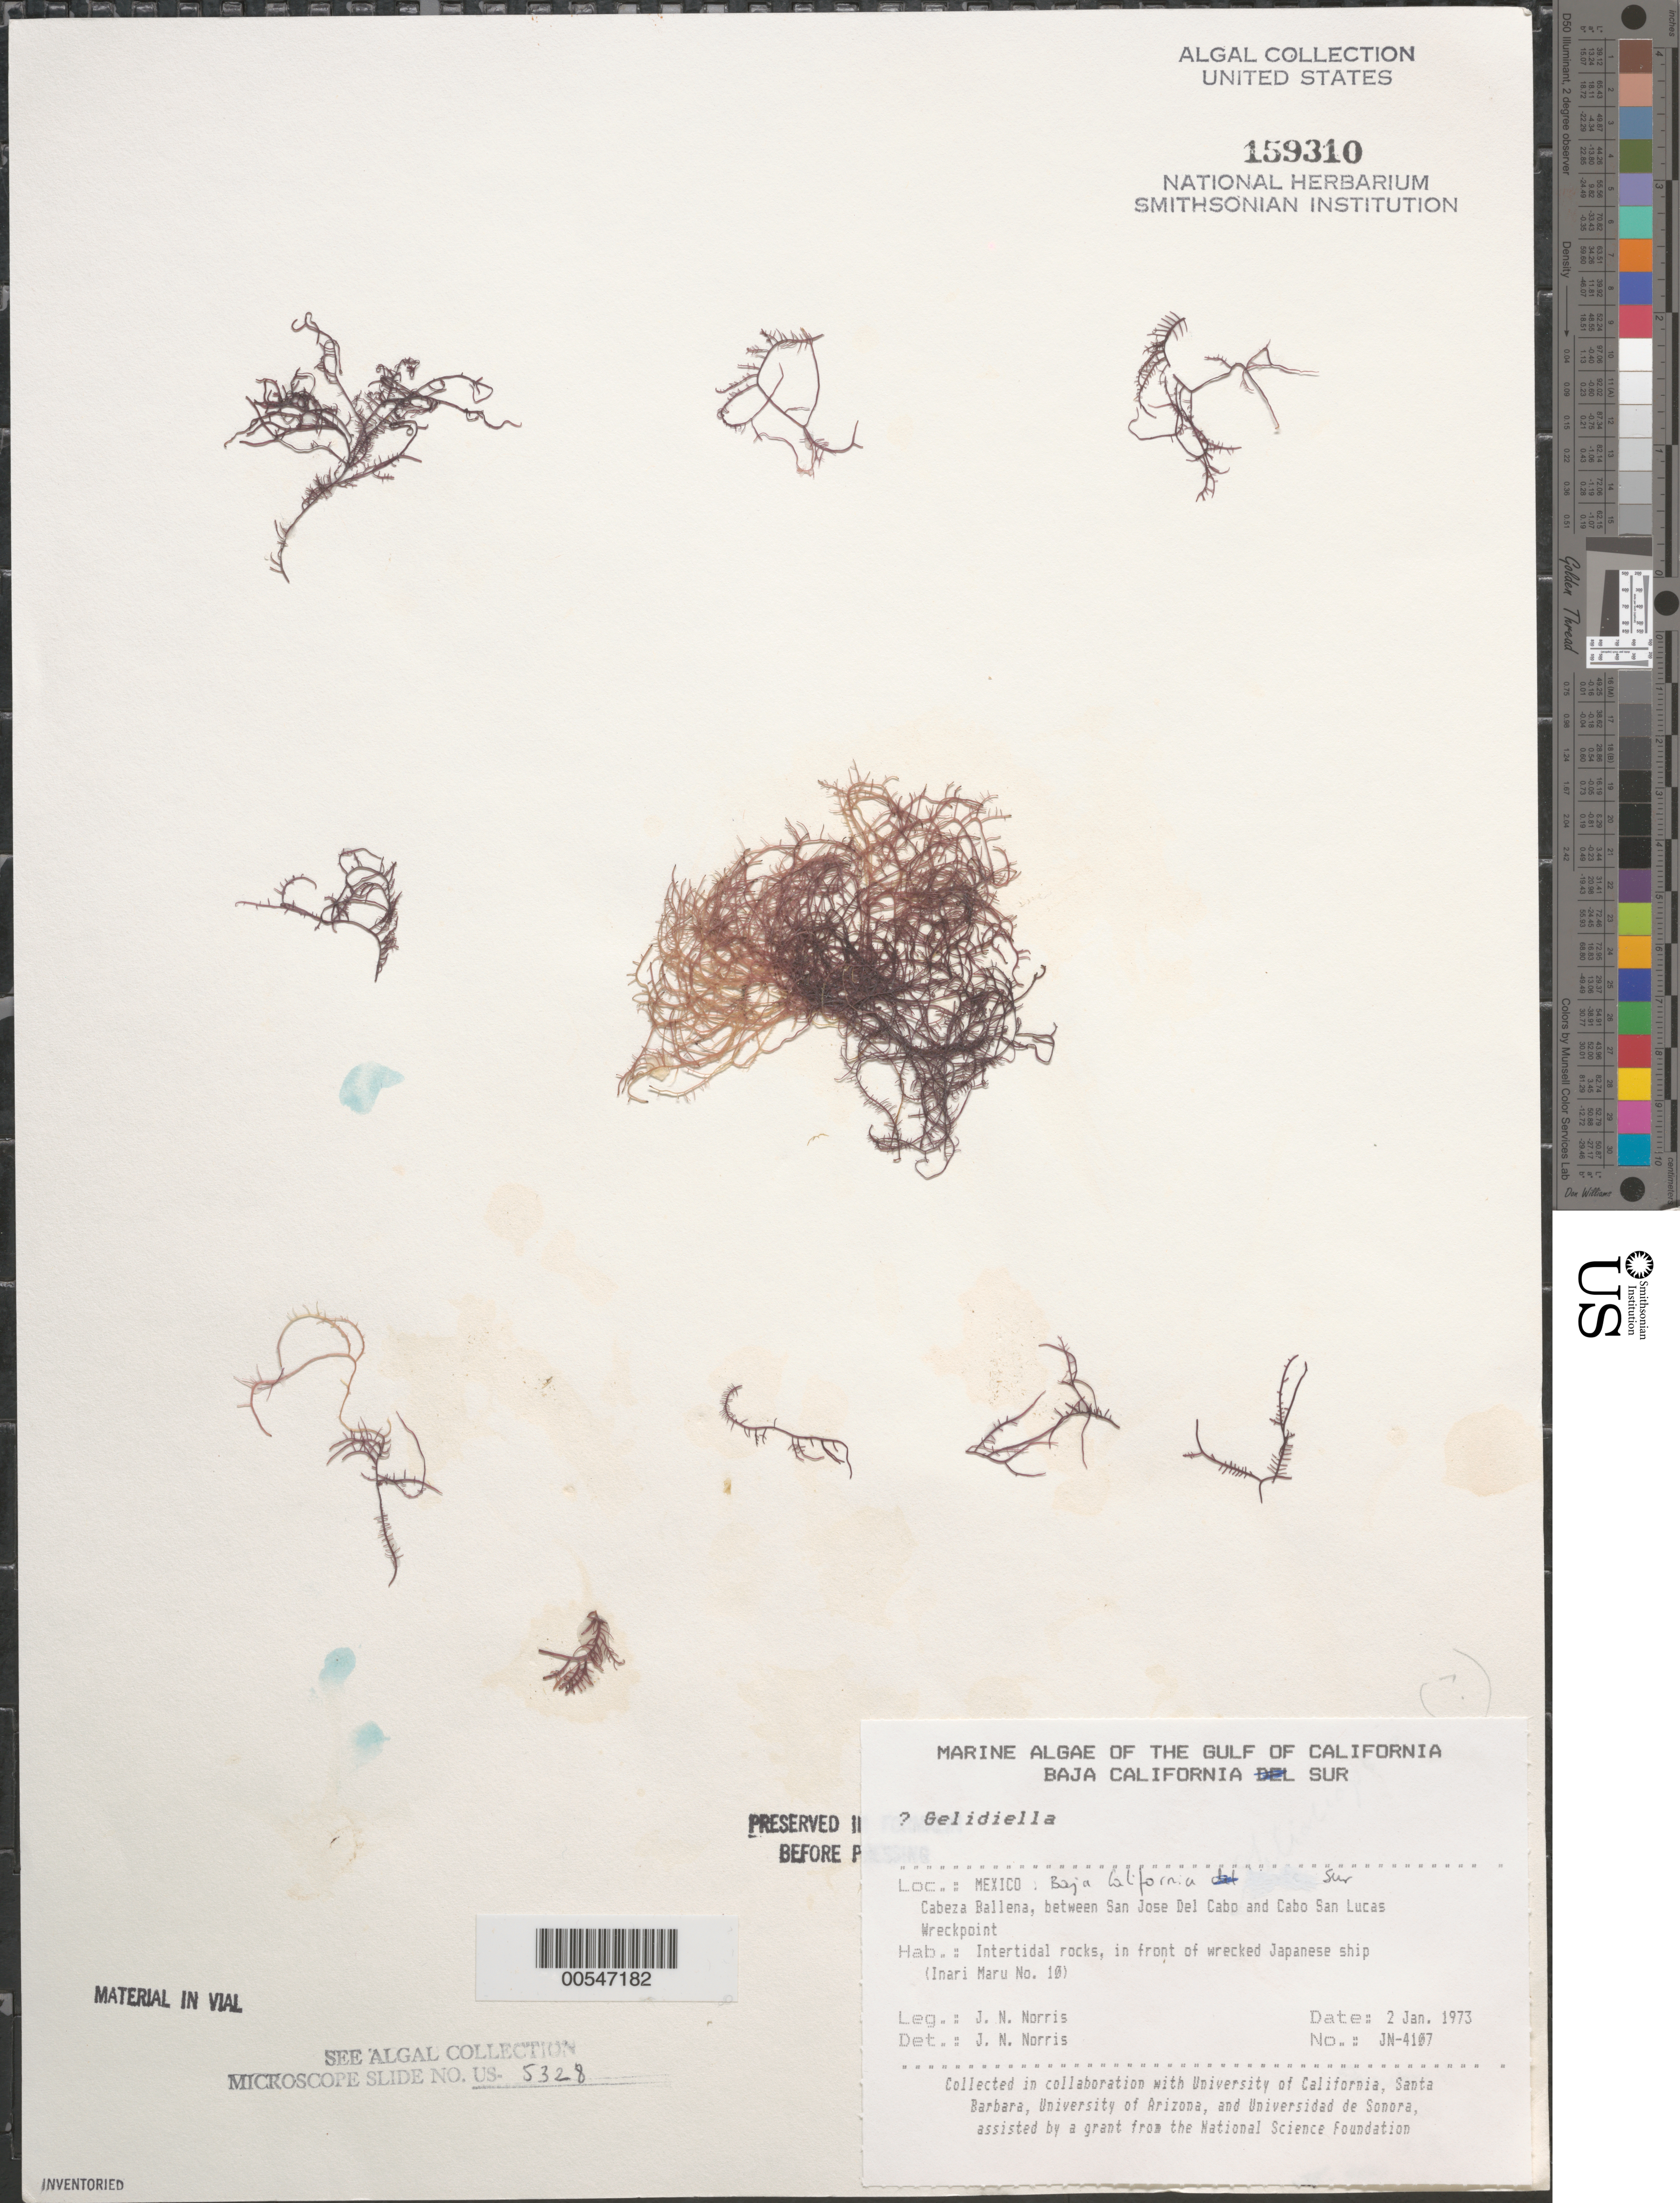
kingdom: Plantae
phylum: Rhodophyta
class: Florideophyceae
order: Gelidiales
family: Gelidiellaceae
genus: Gelidiella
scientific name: Gelidiella sp.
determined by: Norris, James N.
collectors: J. N. Norris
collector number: JN-4107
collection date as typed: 02 Jan 1973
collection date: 1973-01-02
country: Mexico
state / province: Baja California Sur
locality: Cabeza Ballena between San Jose del Cabo and Cabo San Lucas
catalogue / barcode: US 159310